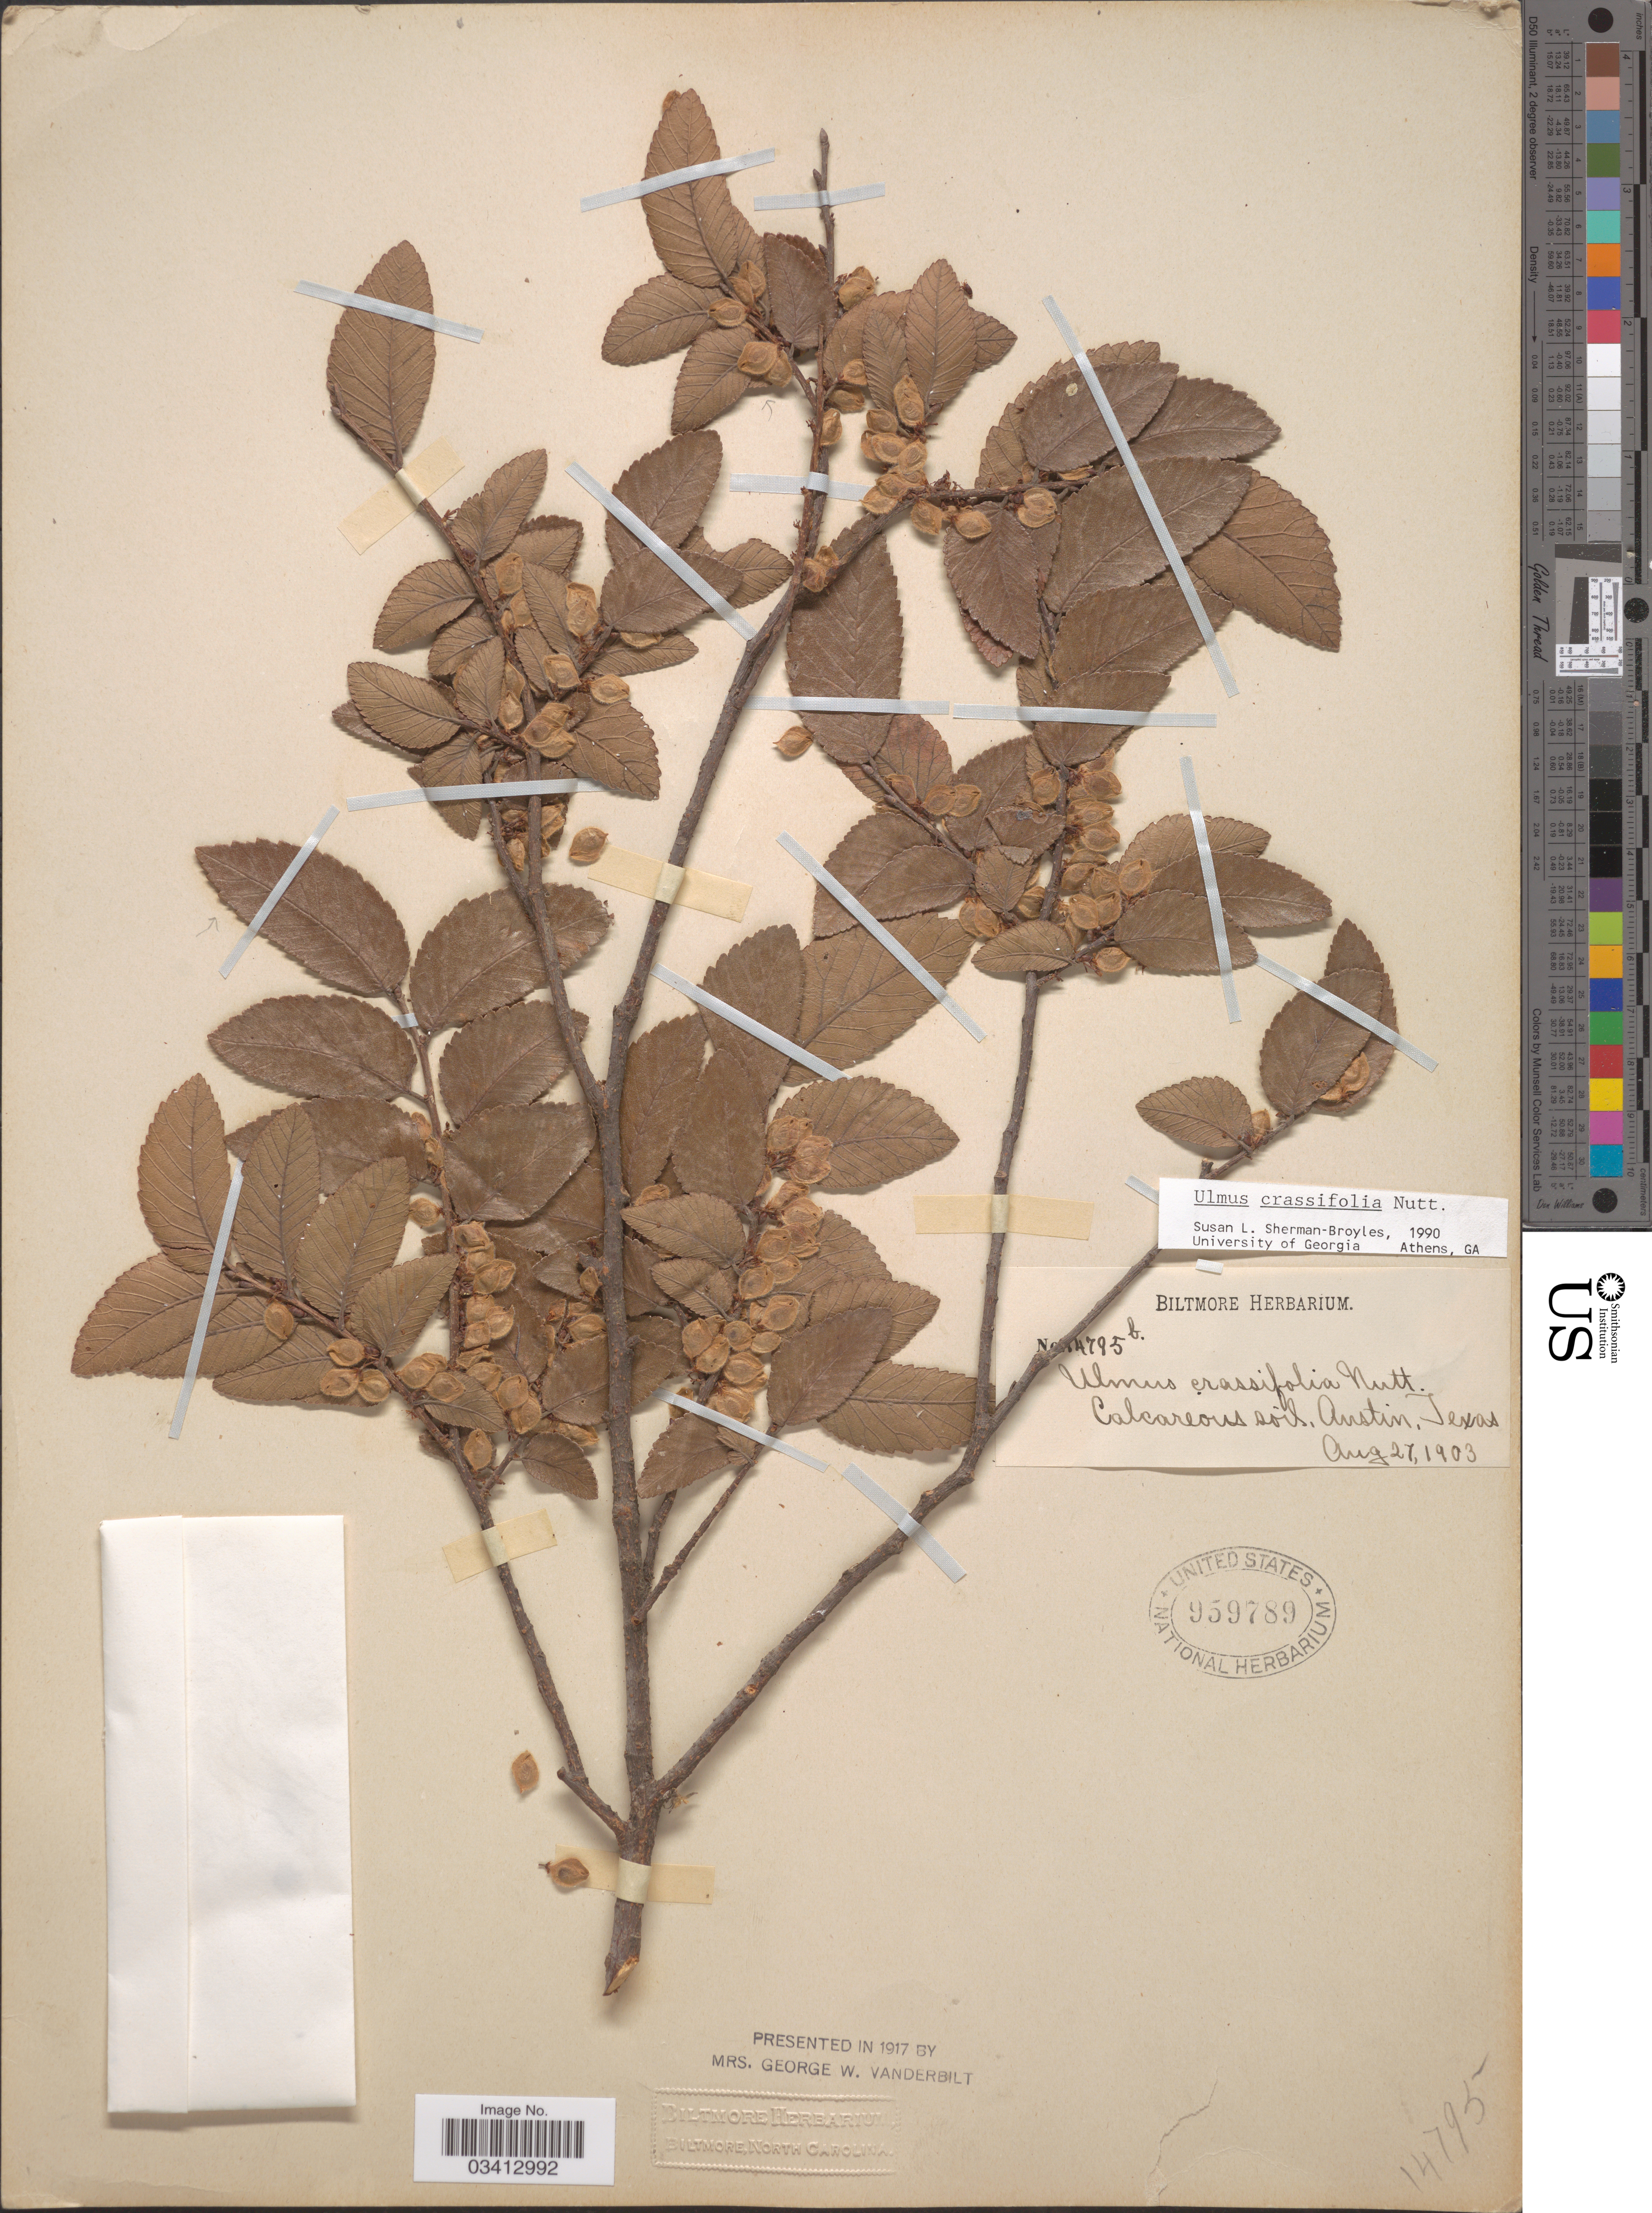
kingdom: Plantae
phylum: Tracheophyta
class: Magnoliopsida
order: Rosales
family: Ulmaceae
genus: Ulmus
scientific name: Ulmus crassifolia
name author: Nutt.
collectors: ex herb. Biltmore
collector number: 14795b*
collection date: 1903-08-27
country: United States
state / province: Texas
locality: Calcareous soils, Austin.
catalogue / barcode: US 959789